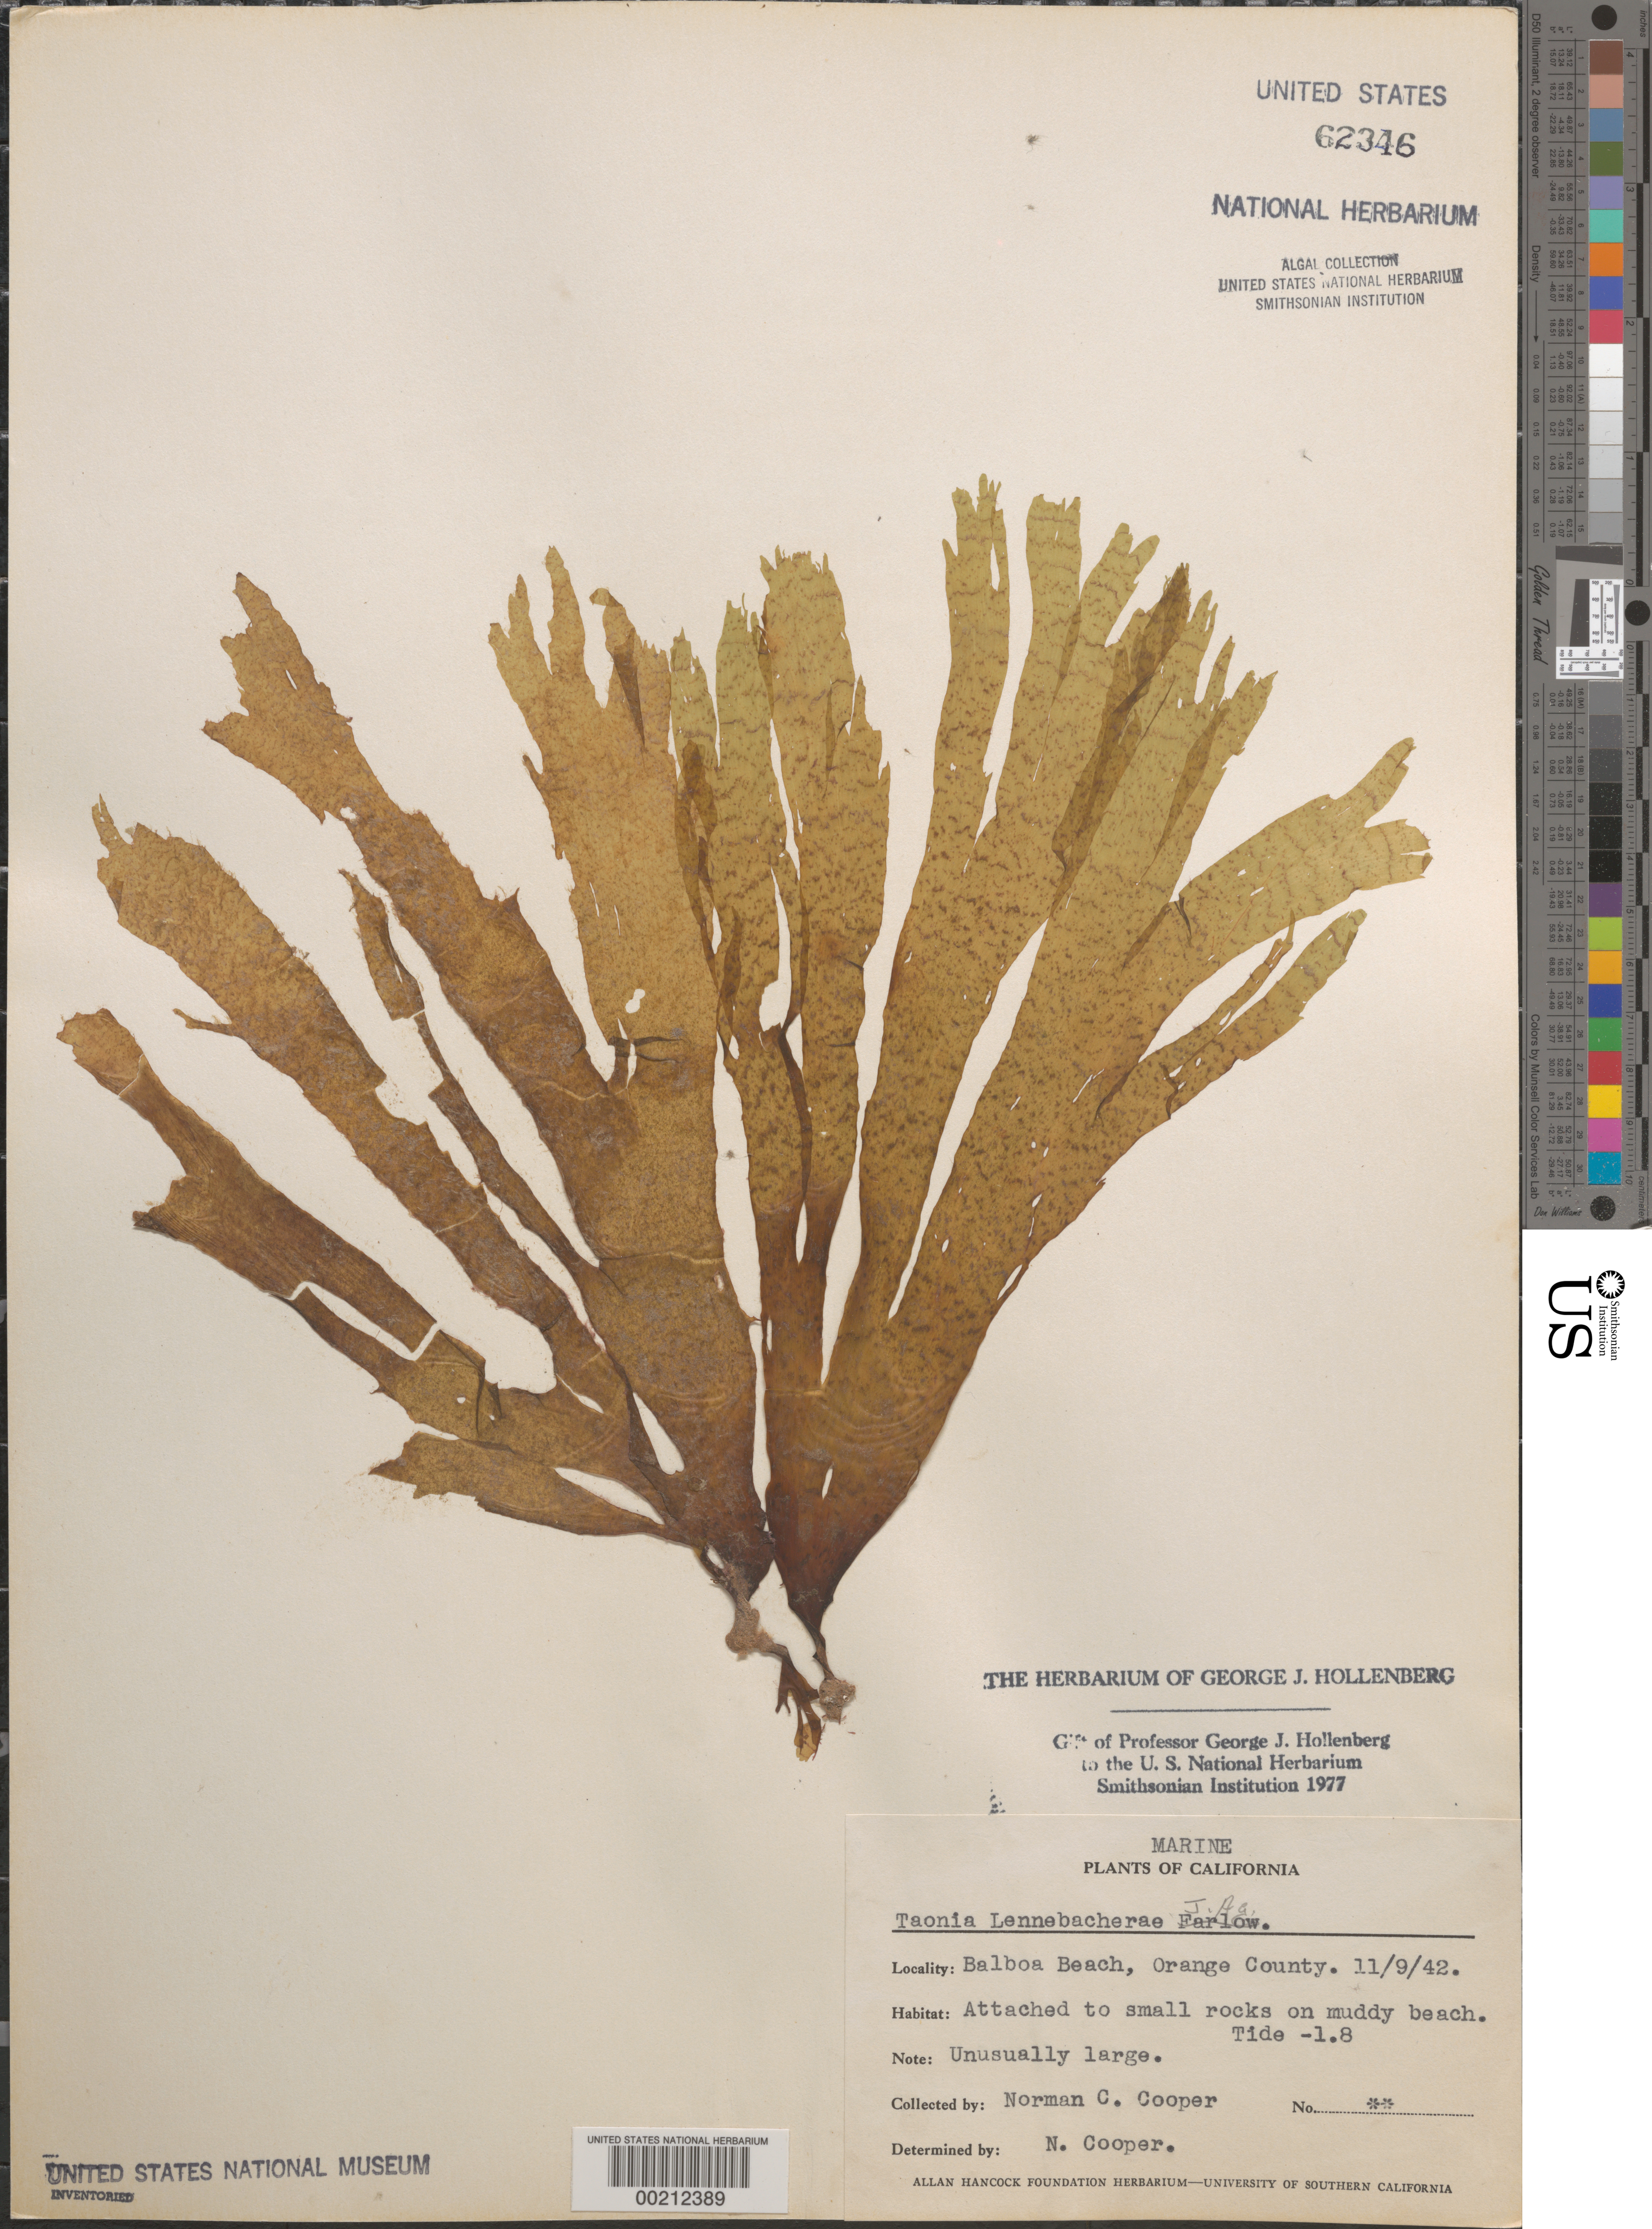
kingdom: Chromista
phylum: Ochrophyta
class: Phaeophyceae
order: Dictyotales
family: Dictyotaceae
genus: Taonia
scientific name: Taonia lennebackerae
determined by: Cooper, N. C.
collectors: N. Cooper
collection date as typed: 09 Nov 1942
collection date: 1942-11-09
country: United States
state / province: California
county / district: Orange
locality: Balboa Beach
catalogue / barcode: US 62346